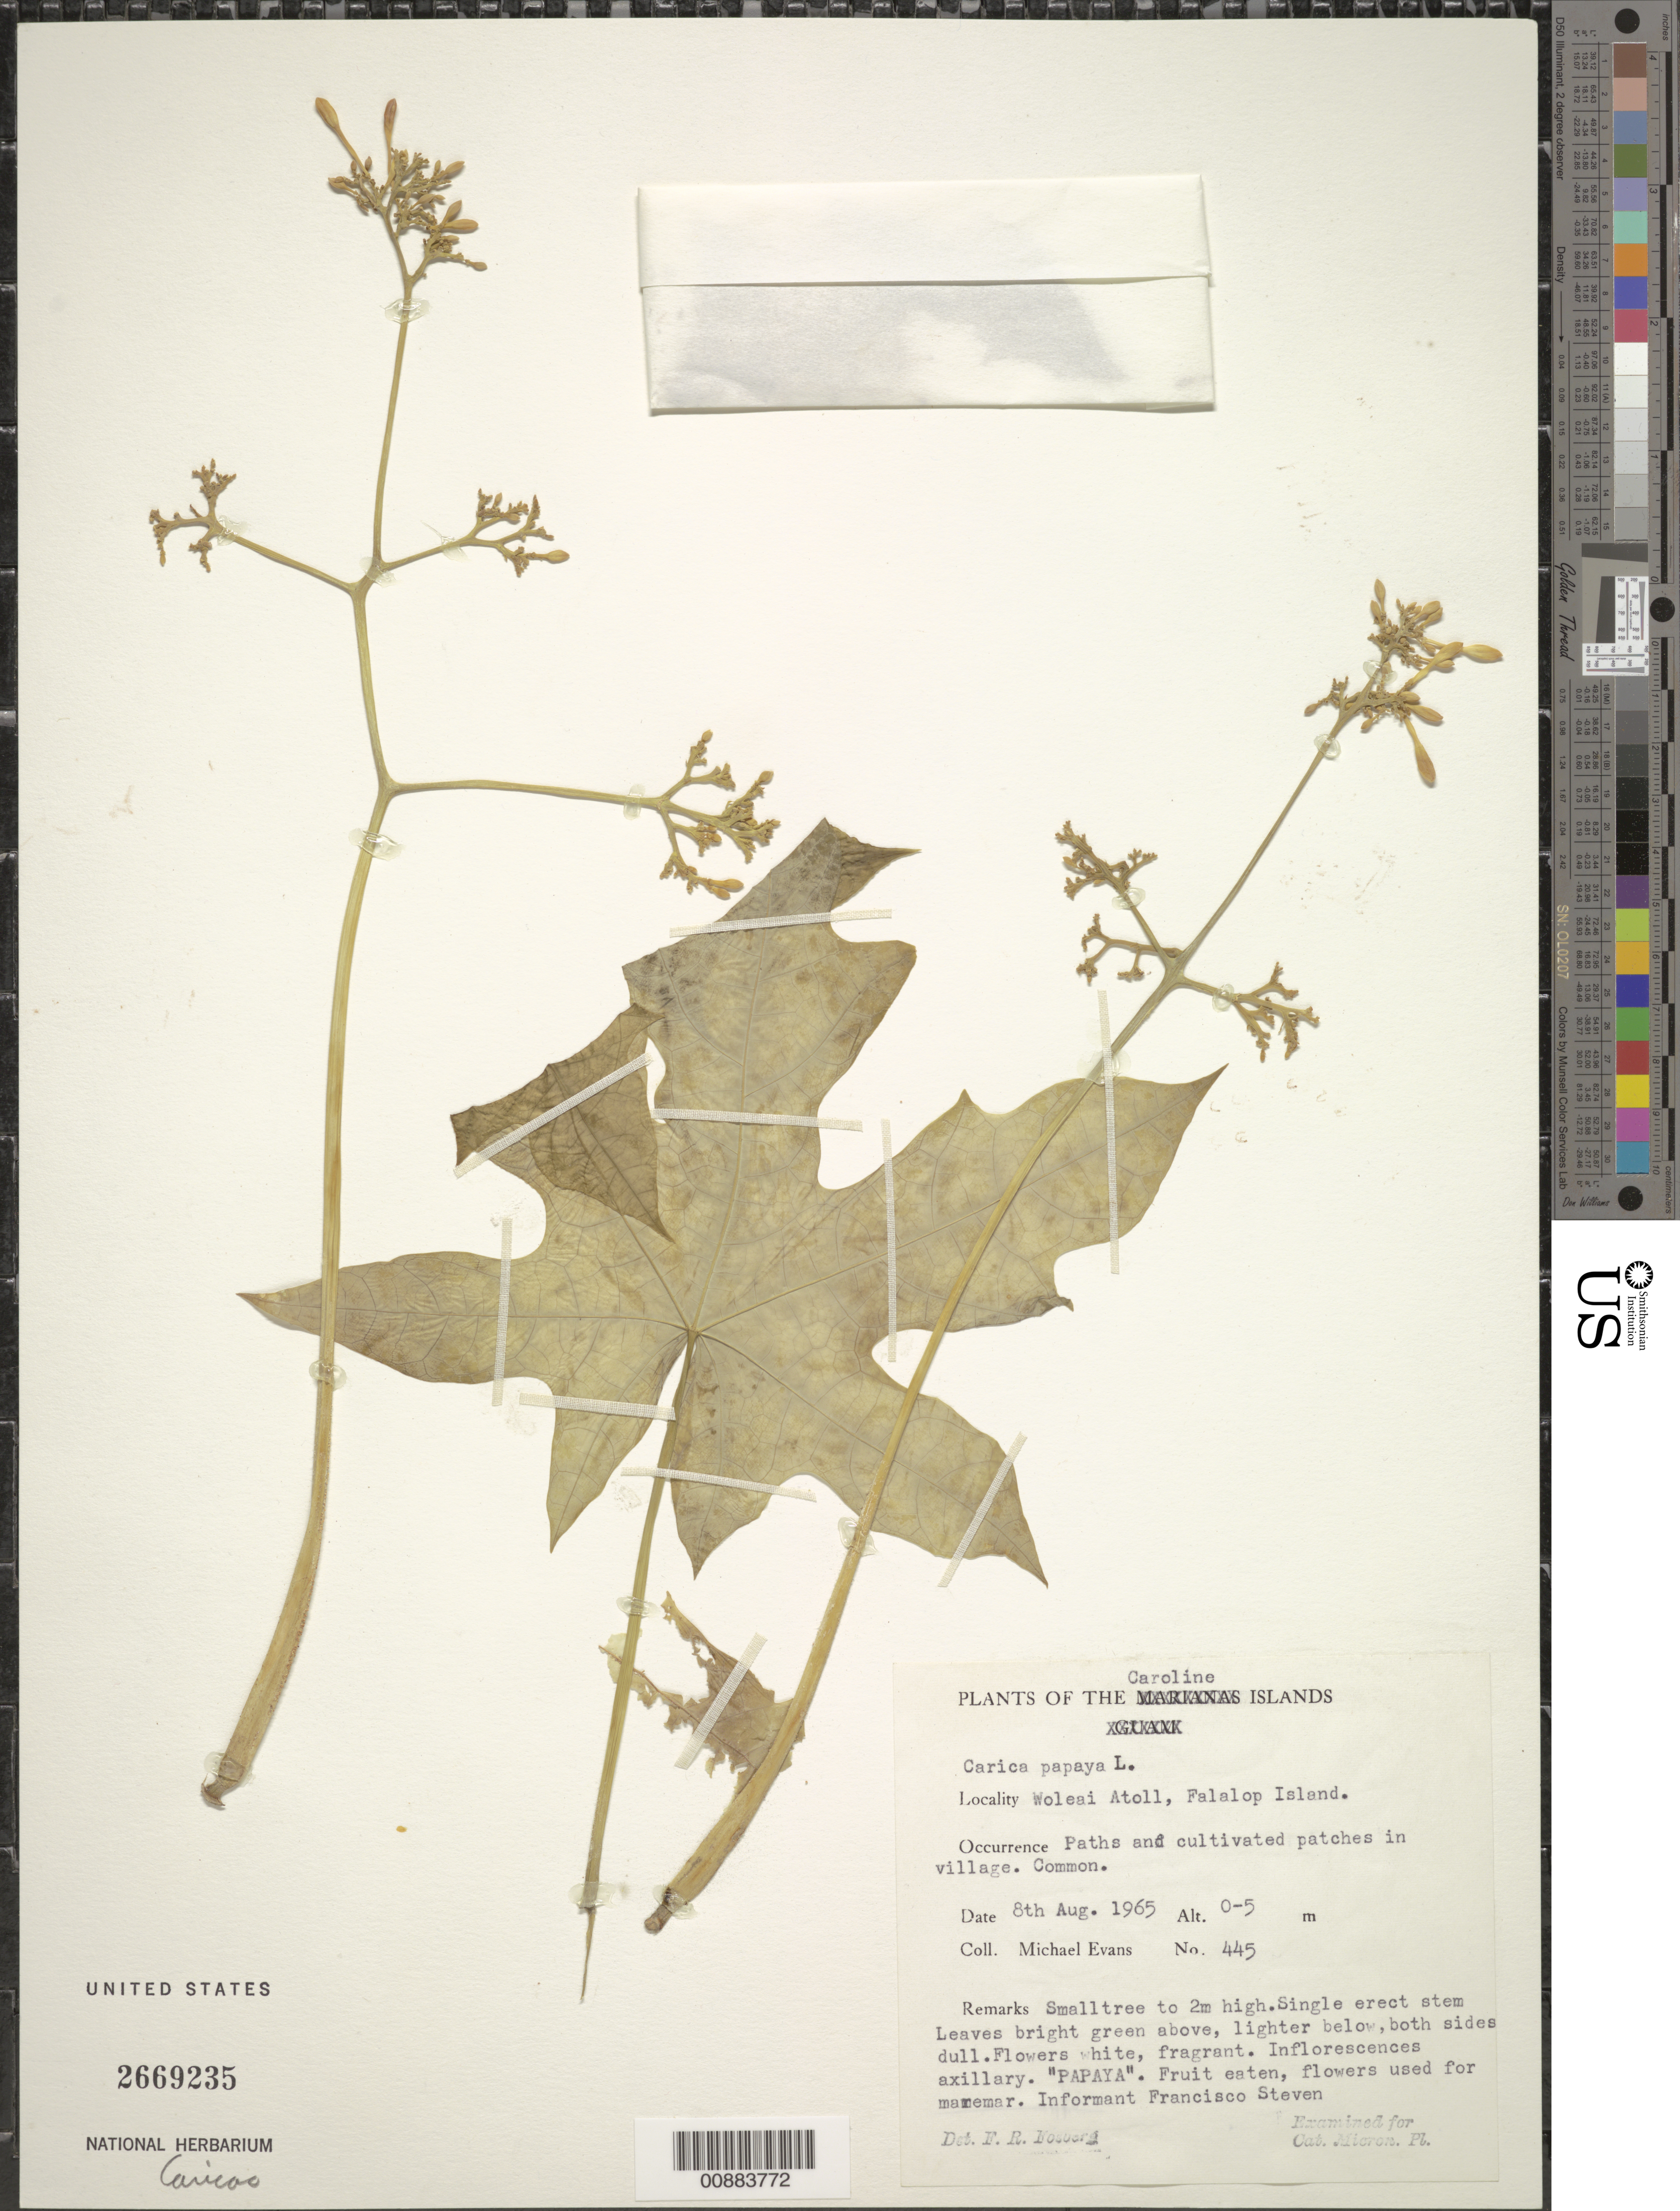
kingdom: Plantae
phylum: Tracheophyta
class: Magnoliopsida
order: Brassicales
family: Caricaceae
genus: Carica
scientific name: Carica papaya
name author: L.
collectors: M. Evans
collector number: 445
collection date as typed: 08 Aug 1965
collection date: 1965-08-08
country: Micronesia, Federated States of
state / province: Yap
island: Woleai Atoll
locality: Falalop Islet.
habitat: Paths and cultivated patches in village.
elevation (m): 0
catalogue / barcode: US 2669235